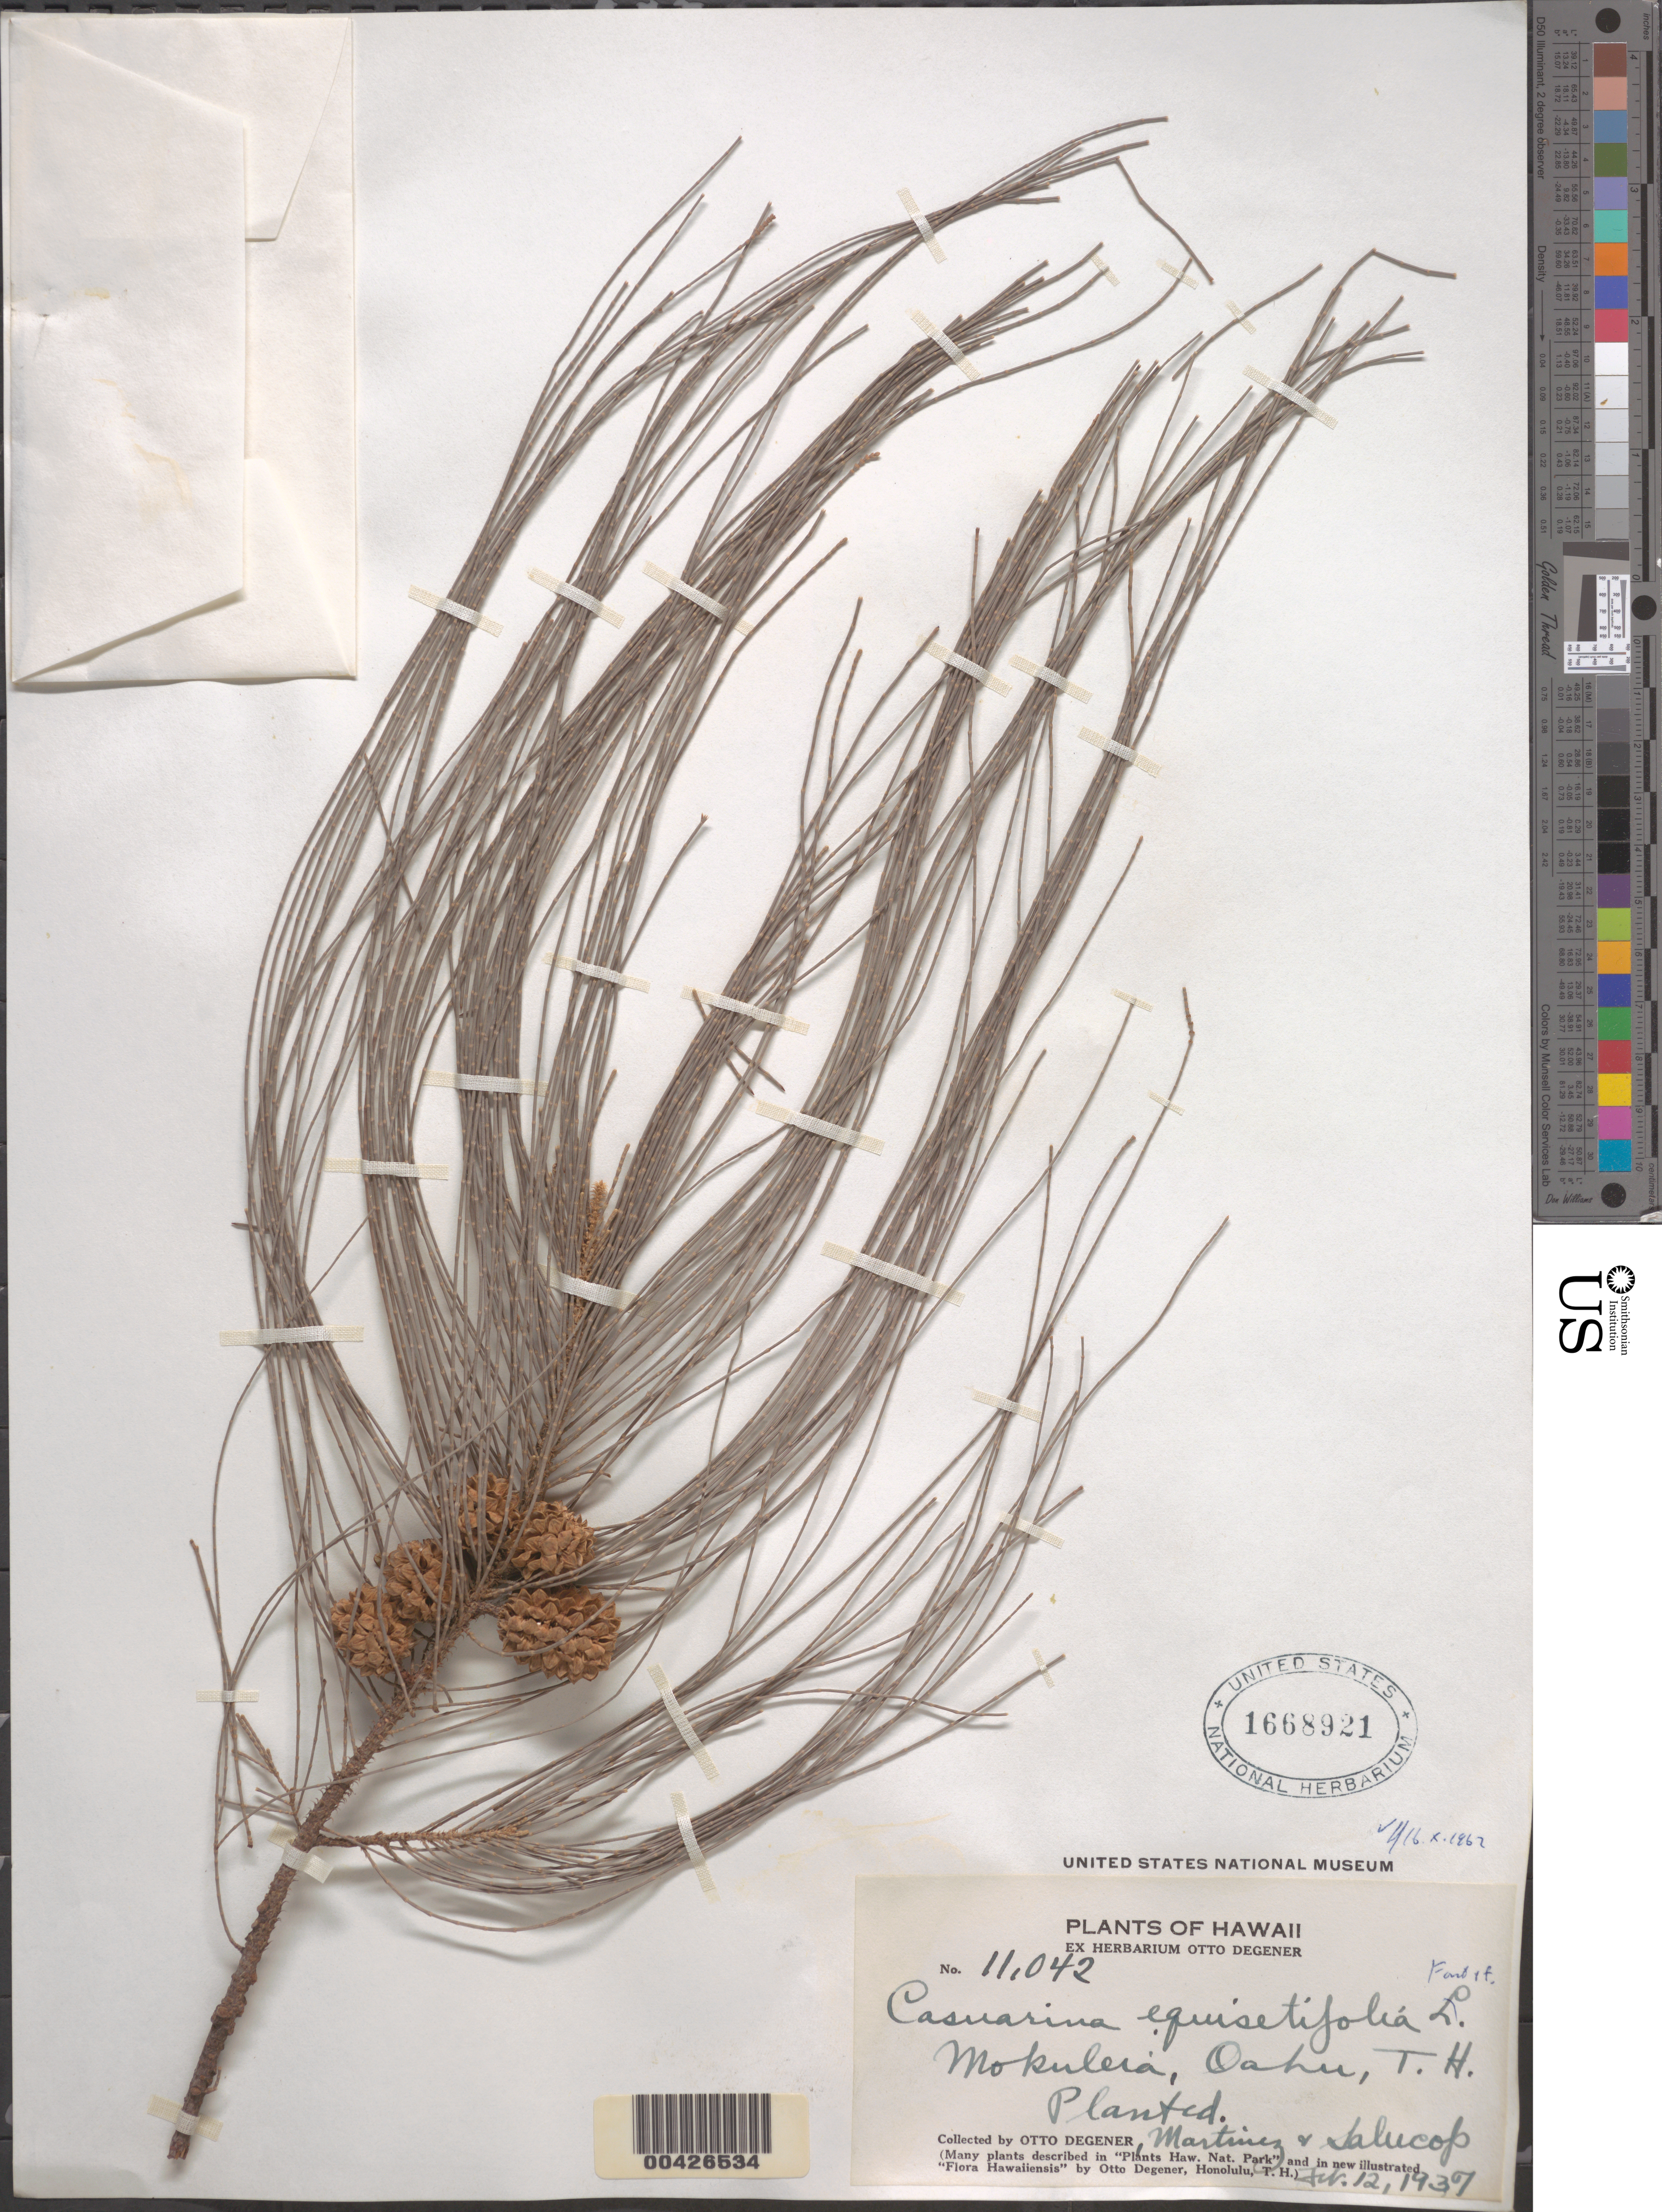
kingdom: Plantae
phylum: Tracheophyta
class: Magnoliopsida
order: Fagales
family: Casuarinaceae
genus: Casuarina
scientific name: Casuarina equisetifolia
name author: L.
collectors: O. Degener, -- Martinez & -- Salucop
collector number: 11042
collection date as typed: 12 Feb 1937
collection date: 1937-02-12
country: United States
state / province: Hawaii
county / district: Honolulu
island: Oahu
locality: Mokuleia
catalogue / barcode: US 1668921